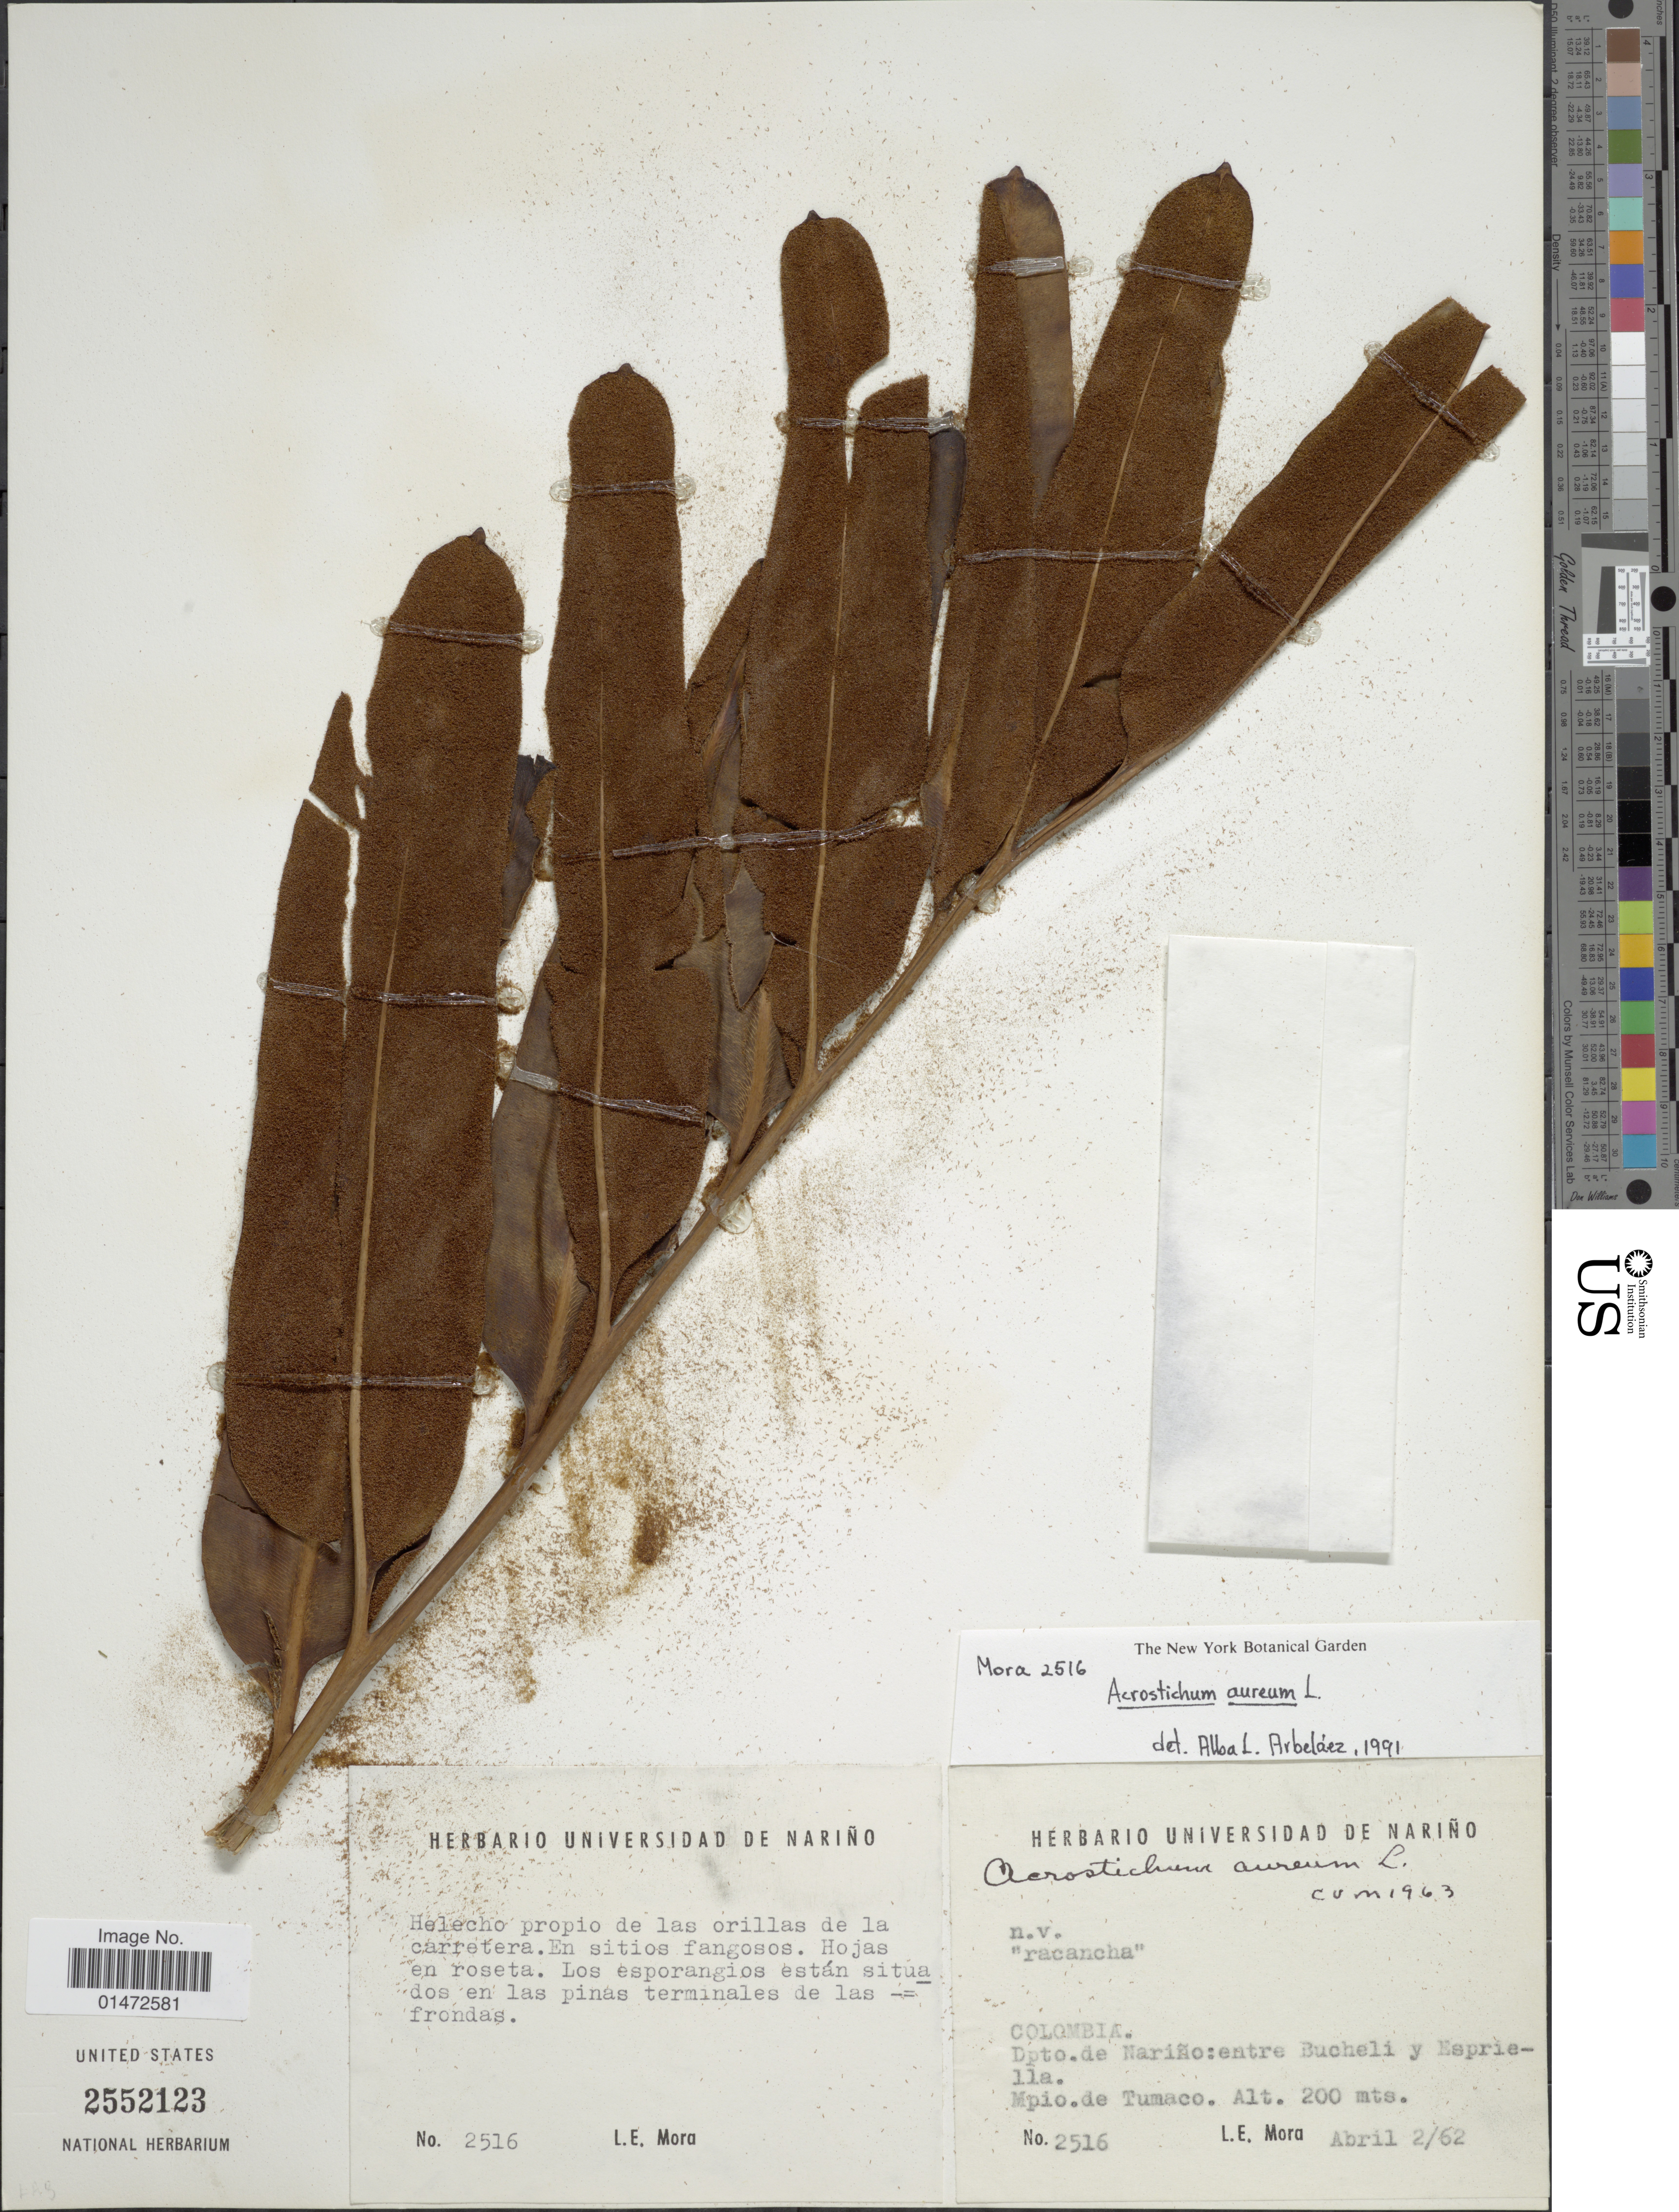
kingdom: Plantae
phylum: Tracheophyta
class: Polypodiopsida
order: Polypodiales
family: Pteridaceae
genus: Acrostichum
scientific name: Acrostichum aureum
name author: L.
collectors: L. Mora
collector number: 2516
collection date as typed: Transcribed d/m/y: 2/4/62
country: Colombia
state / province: Nariño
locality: Entre Bucheli y Espriella. Mpio. de Tumaco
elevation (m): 200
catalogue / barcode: US 2552123